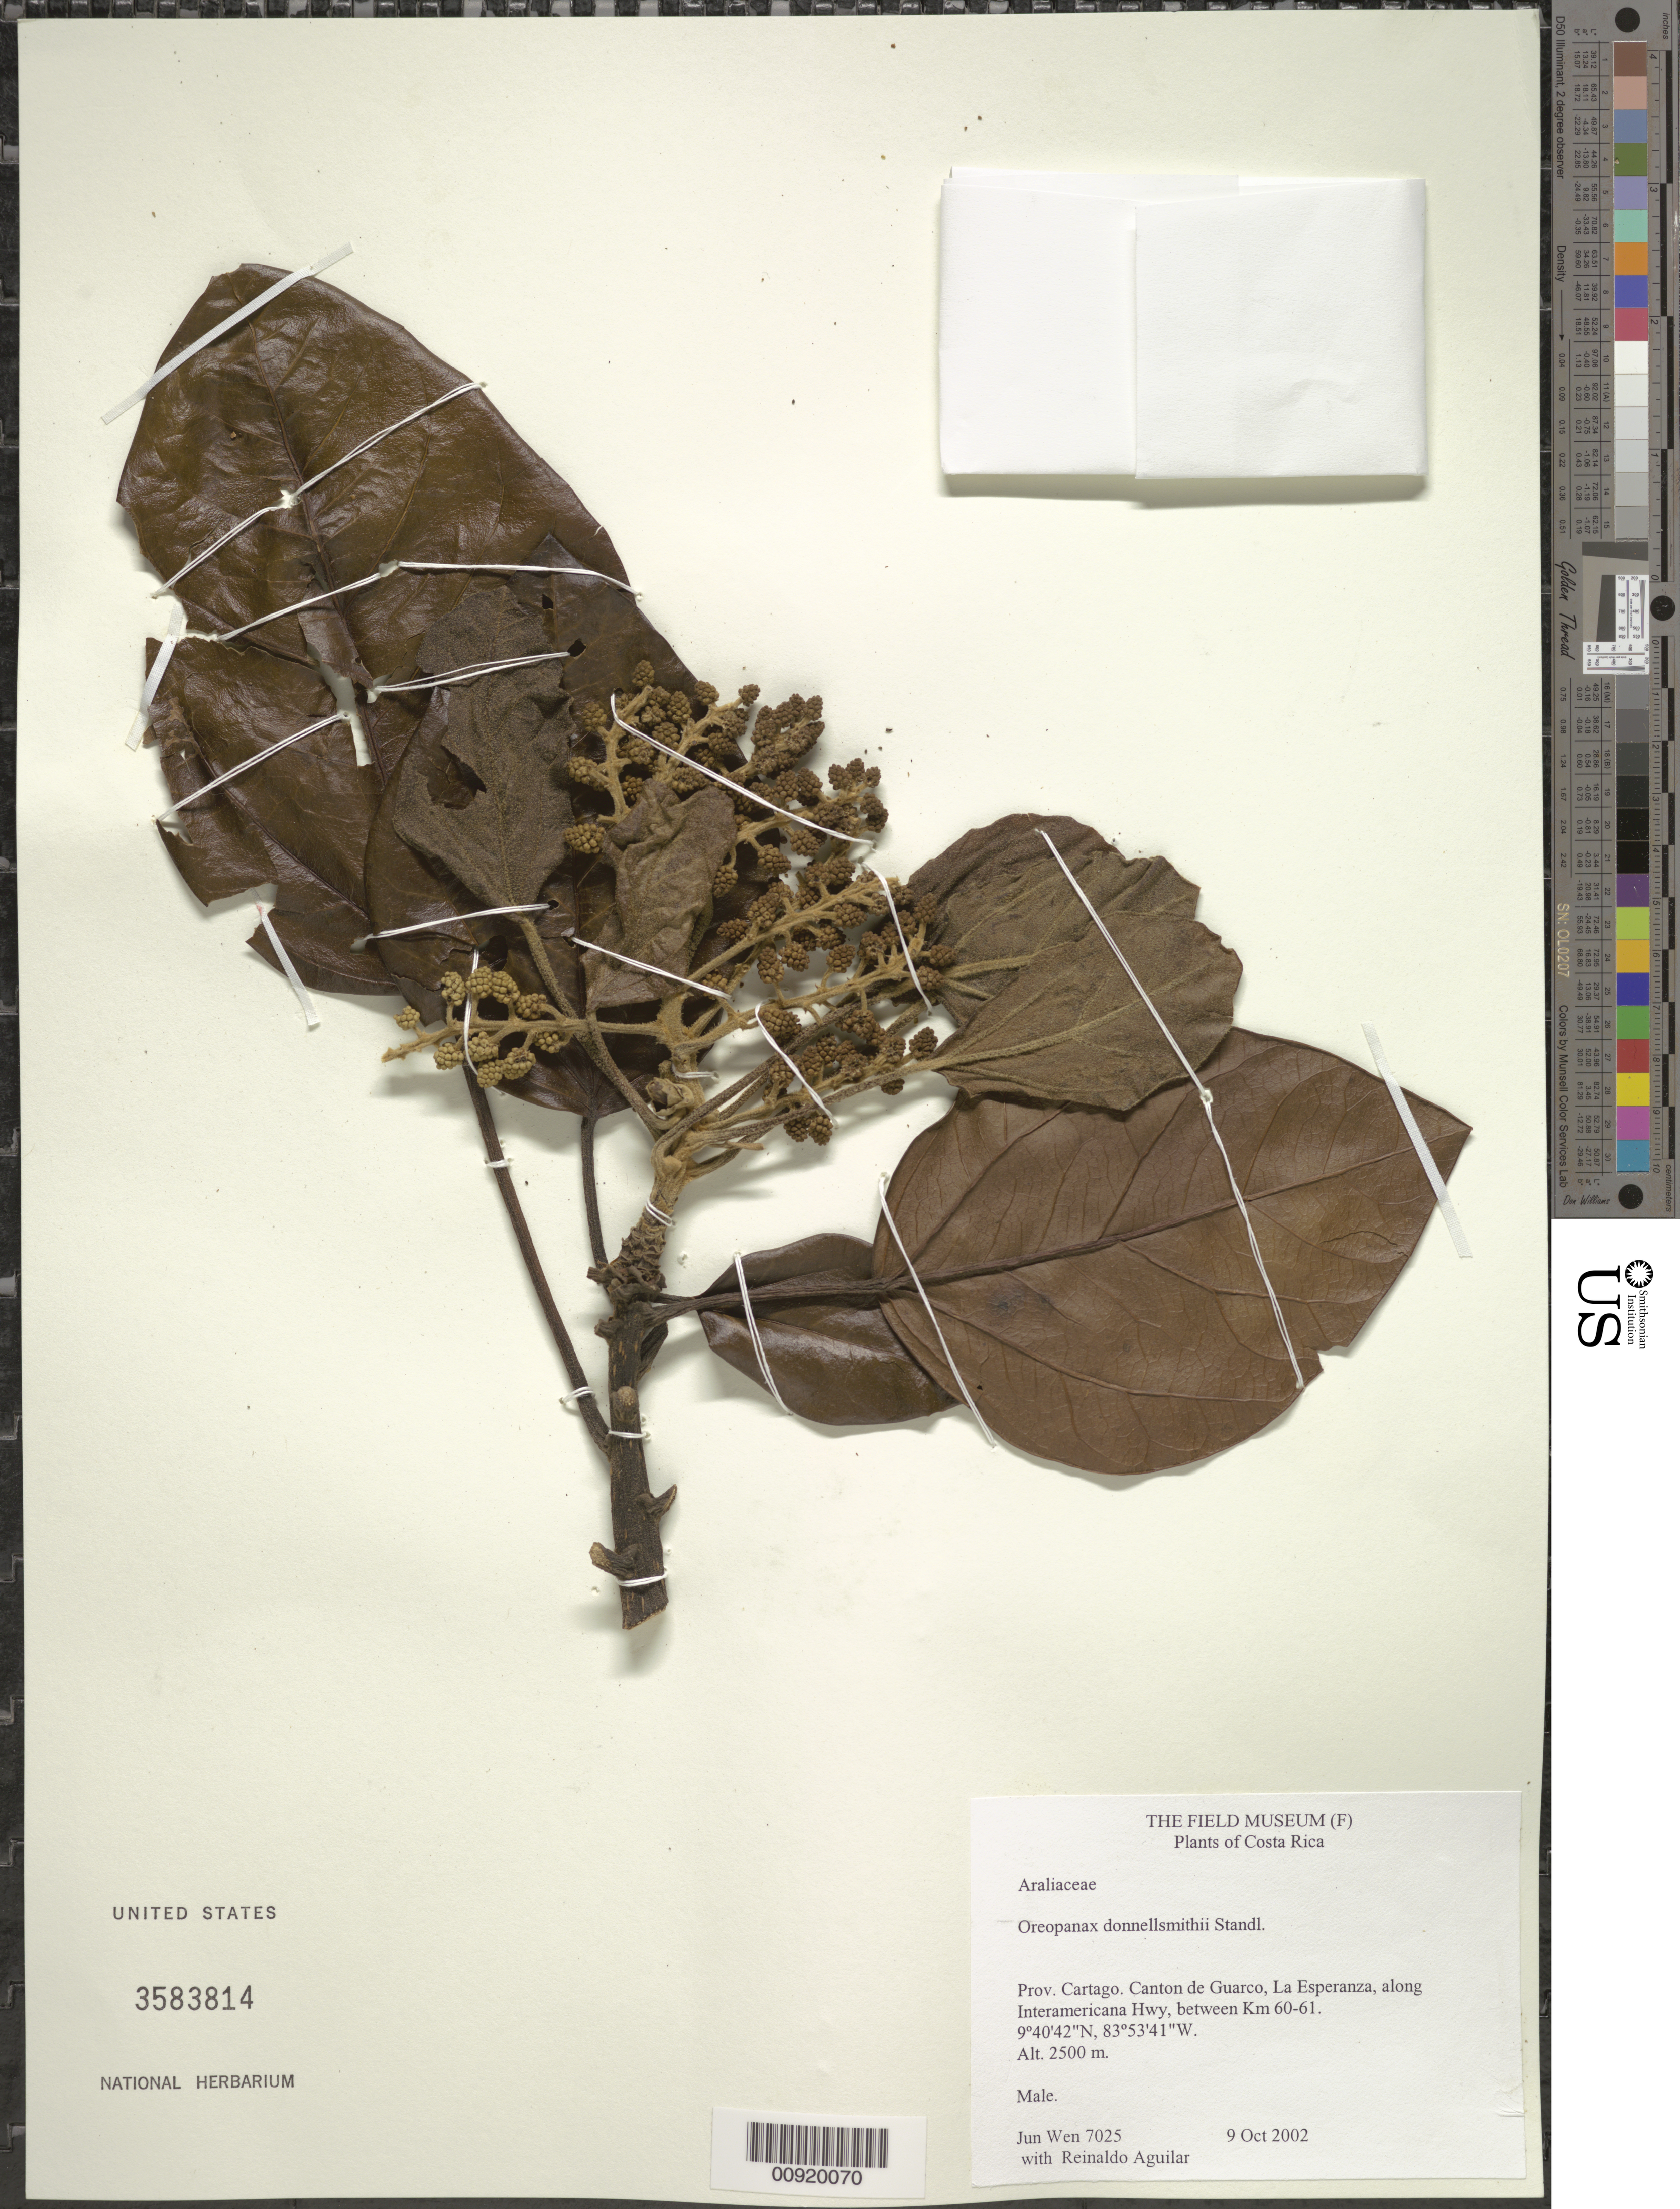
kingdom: Plantae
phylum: Tracheophyta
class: Magnoliopsida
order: Apiales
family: Araliaceae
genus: Oreopanax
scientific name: Oreopanax donnell-smithii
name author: Standl.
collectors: J. Wen & R. Aguilar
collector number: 7025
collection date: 2002-10-09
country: Costa Rica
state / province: Cartago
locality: Canton de Guarco, La Esperanza, along Interamiercana Hwy, between Km 60 -61.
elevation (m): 2500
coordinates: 9 40 42 N, 83 53 41 W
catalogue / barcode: US 3583814